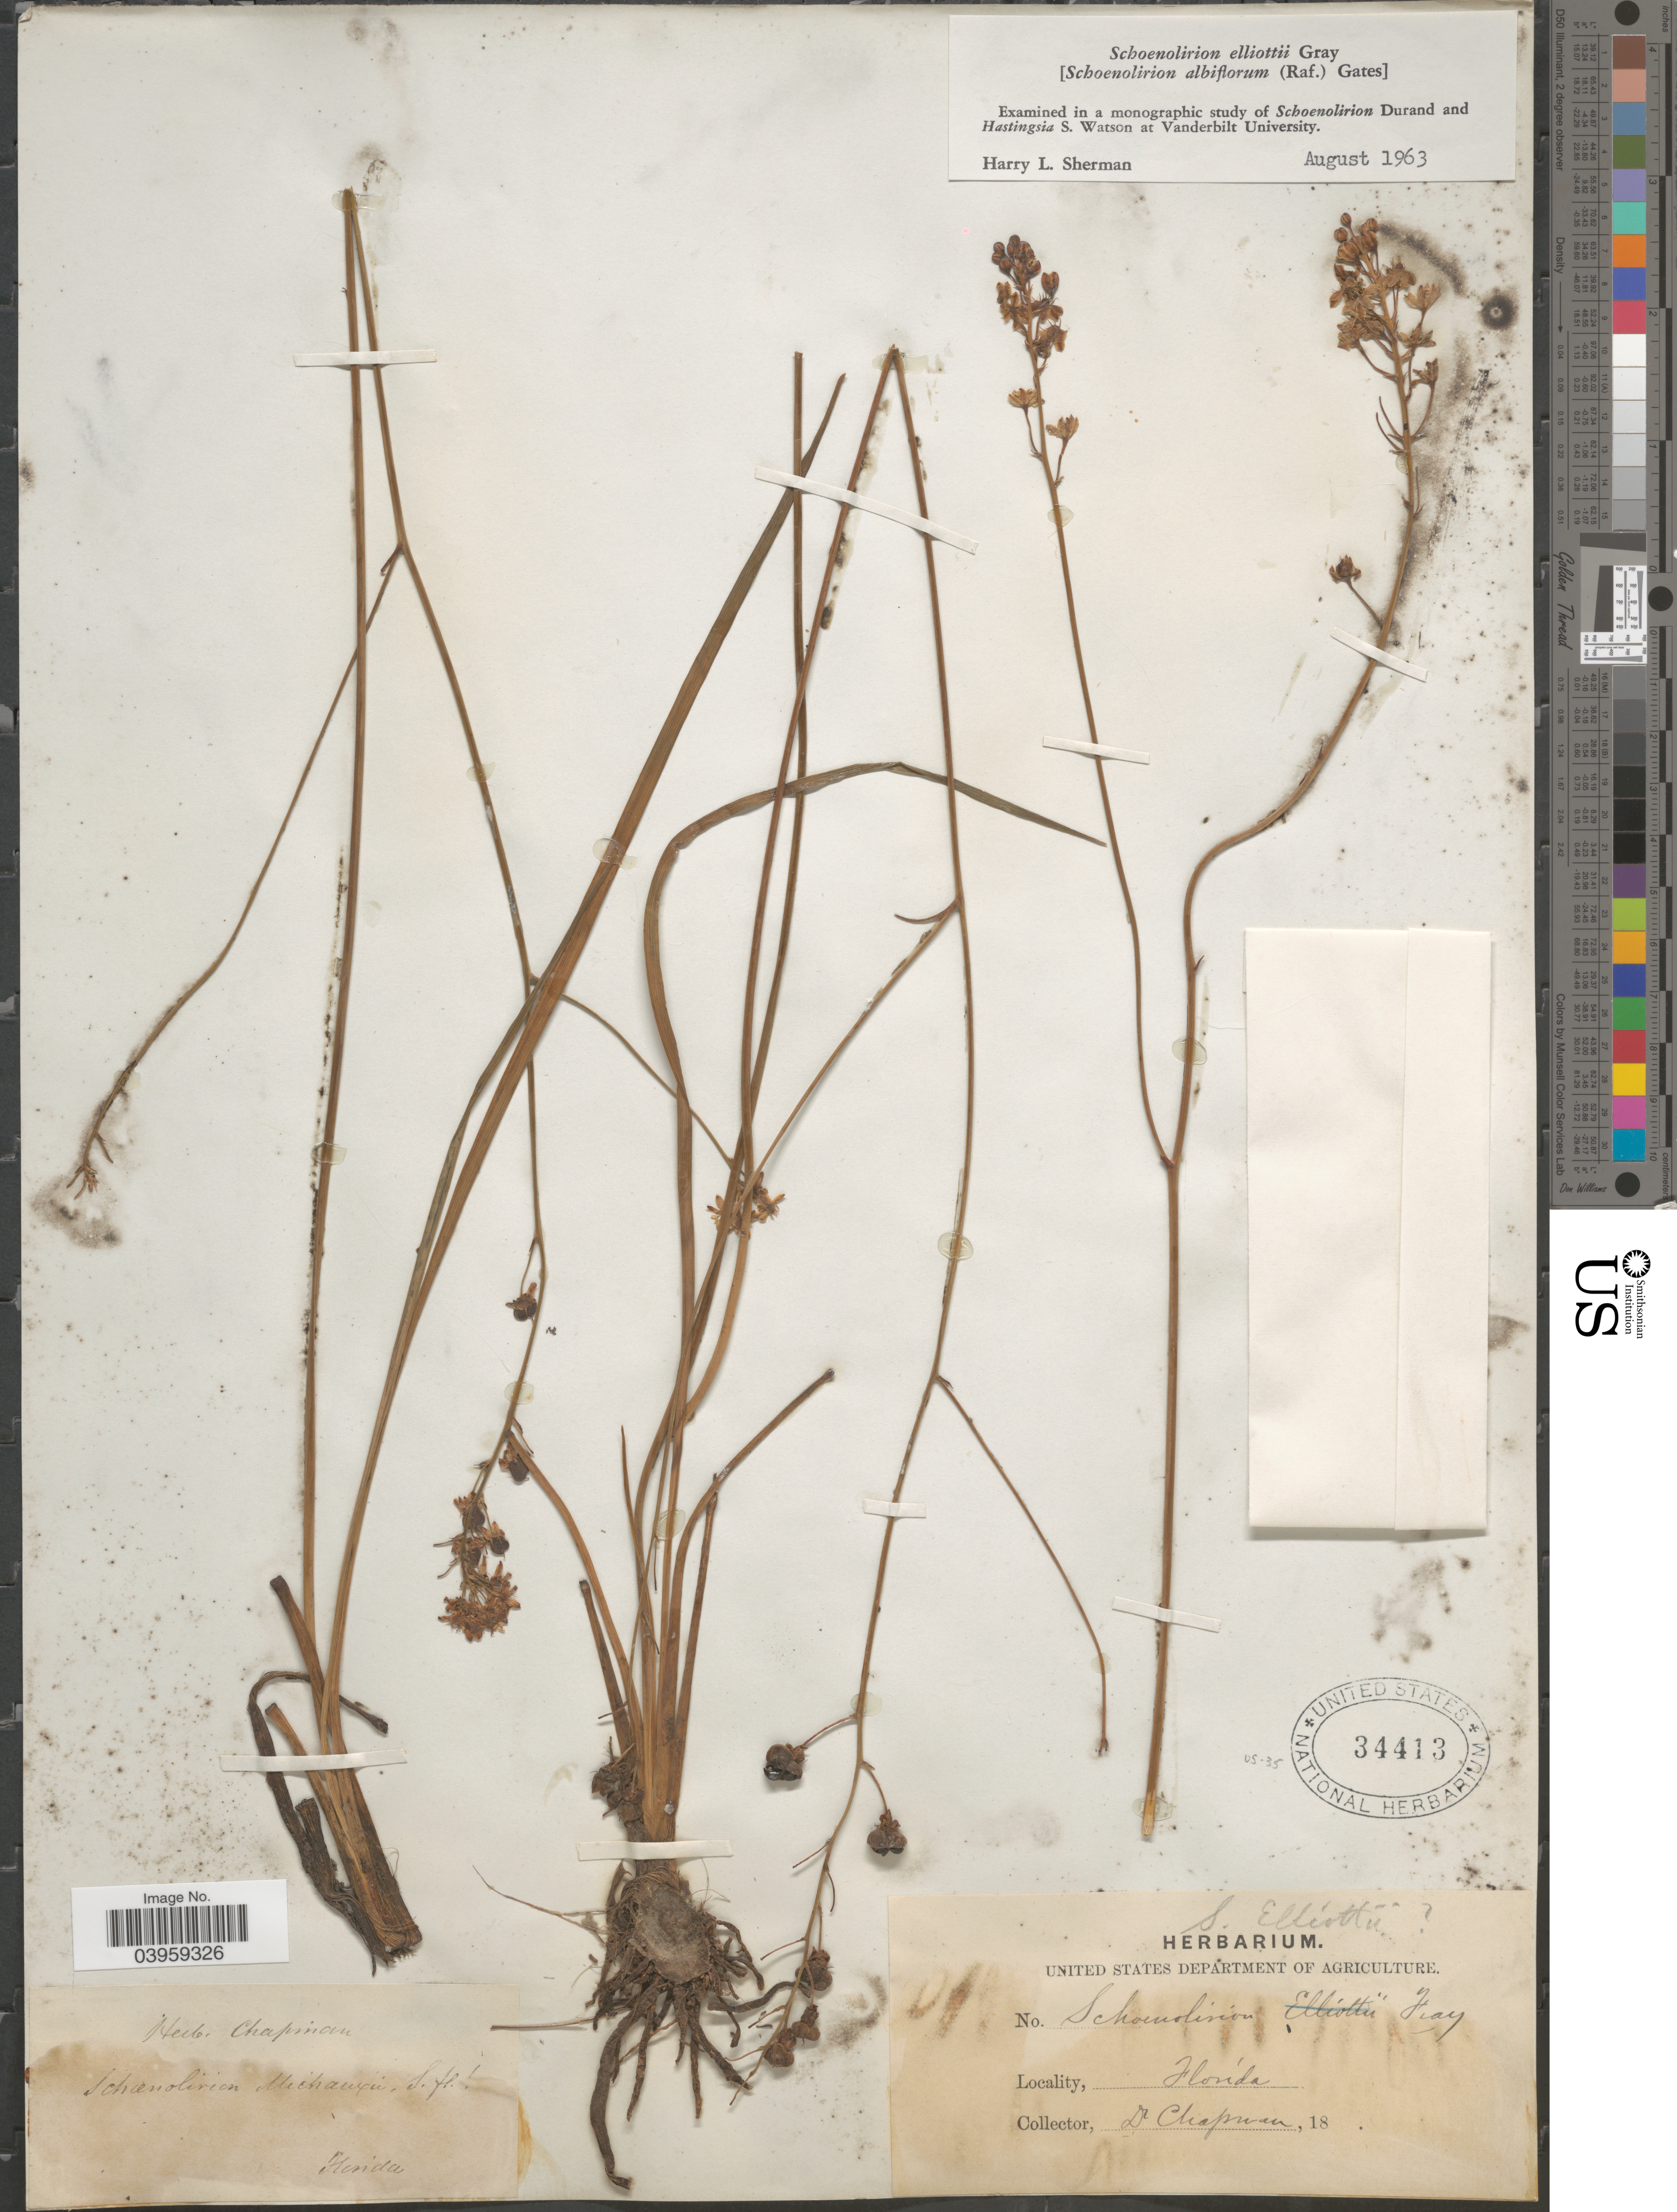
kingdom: Plantae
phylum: Tracheophyta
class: Liliopsida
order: Asparagales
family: Asparagaceae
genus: Schoenolirion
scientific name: Schoenolirion elliottii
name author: A. Gray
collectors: A. Chapman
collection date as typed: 18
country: United States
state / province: Florida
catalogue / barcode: US 34413